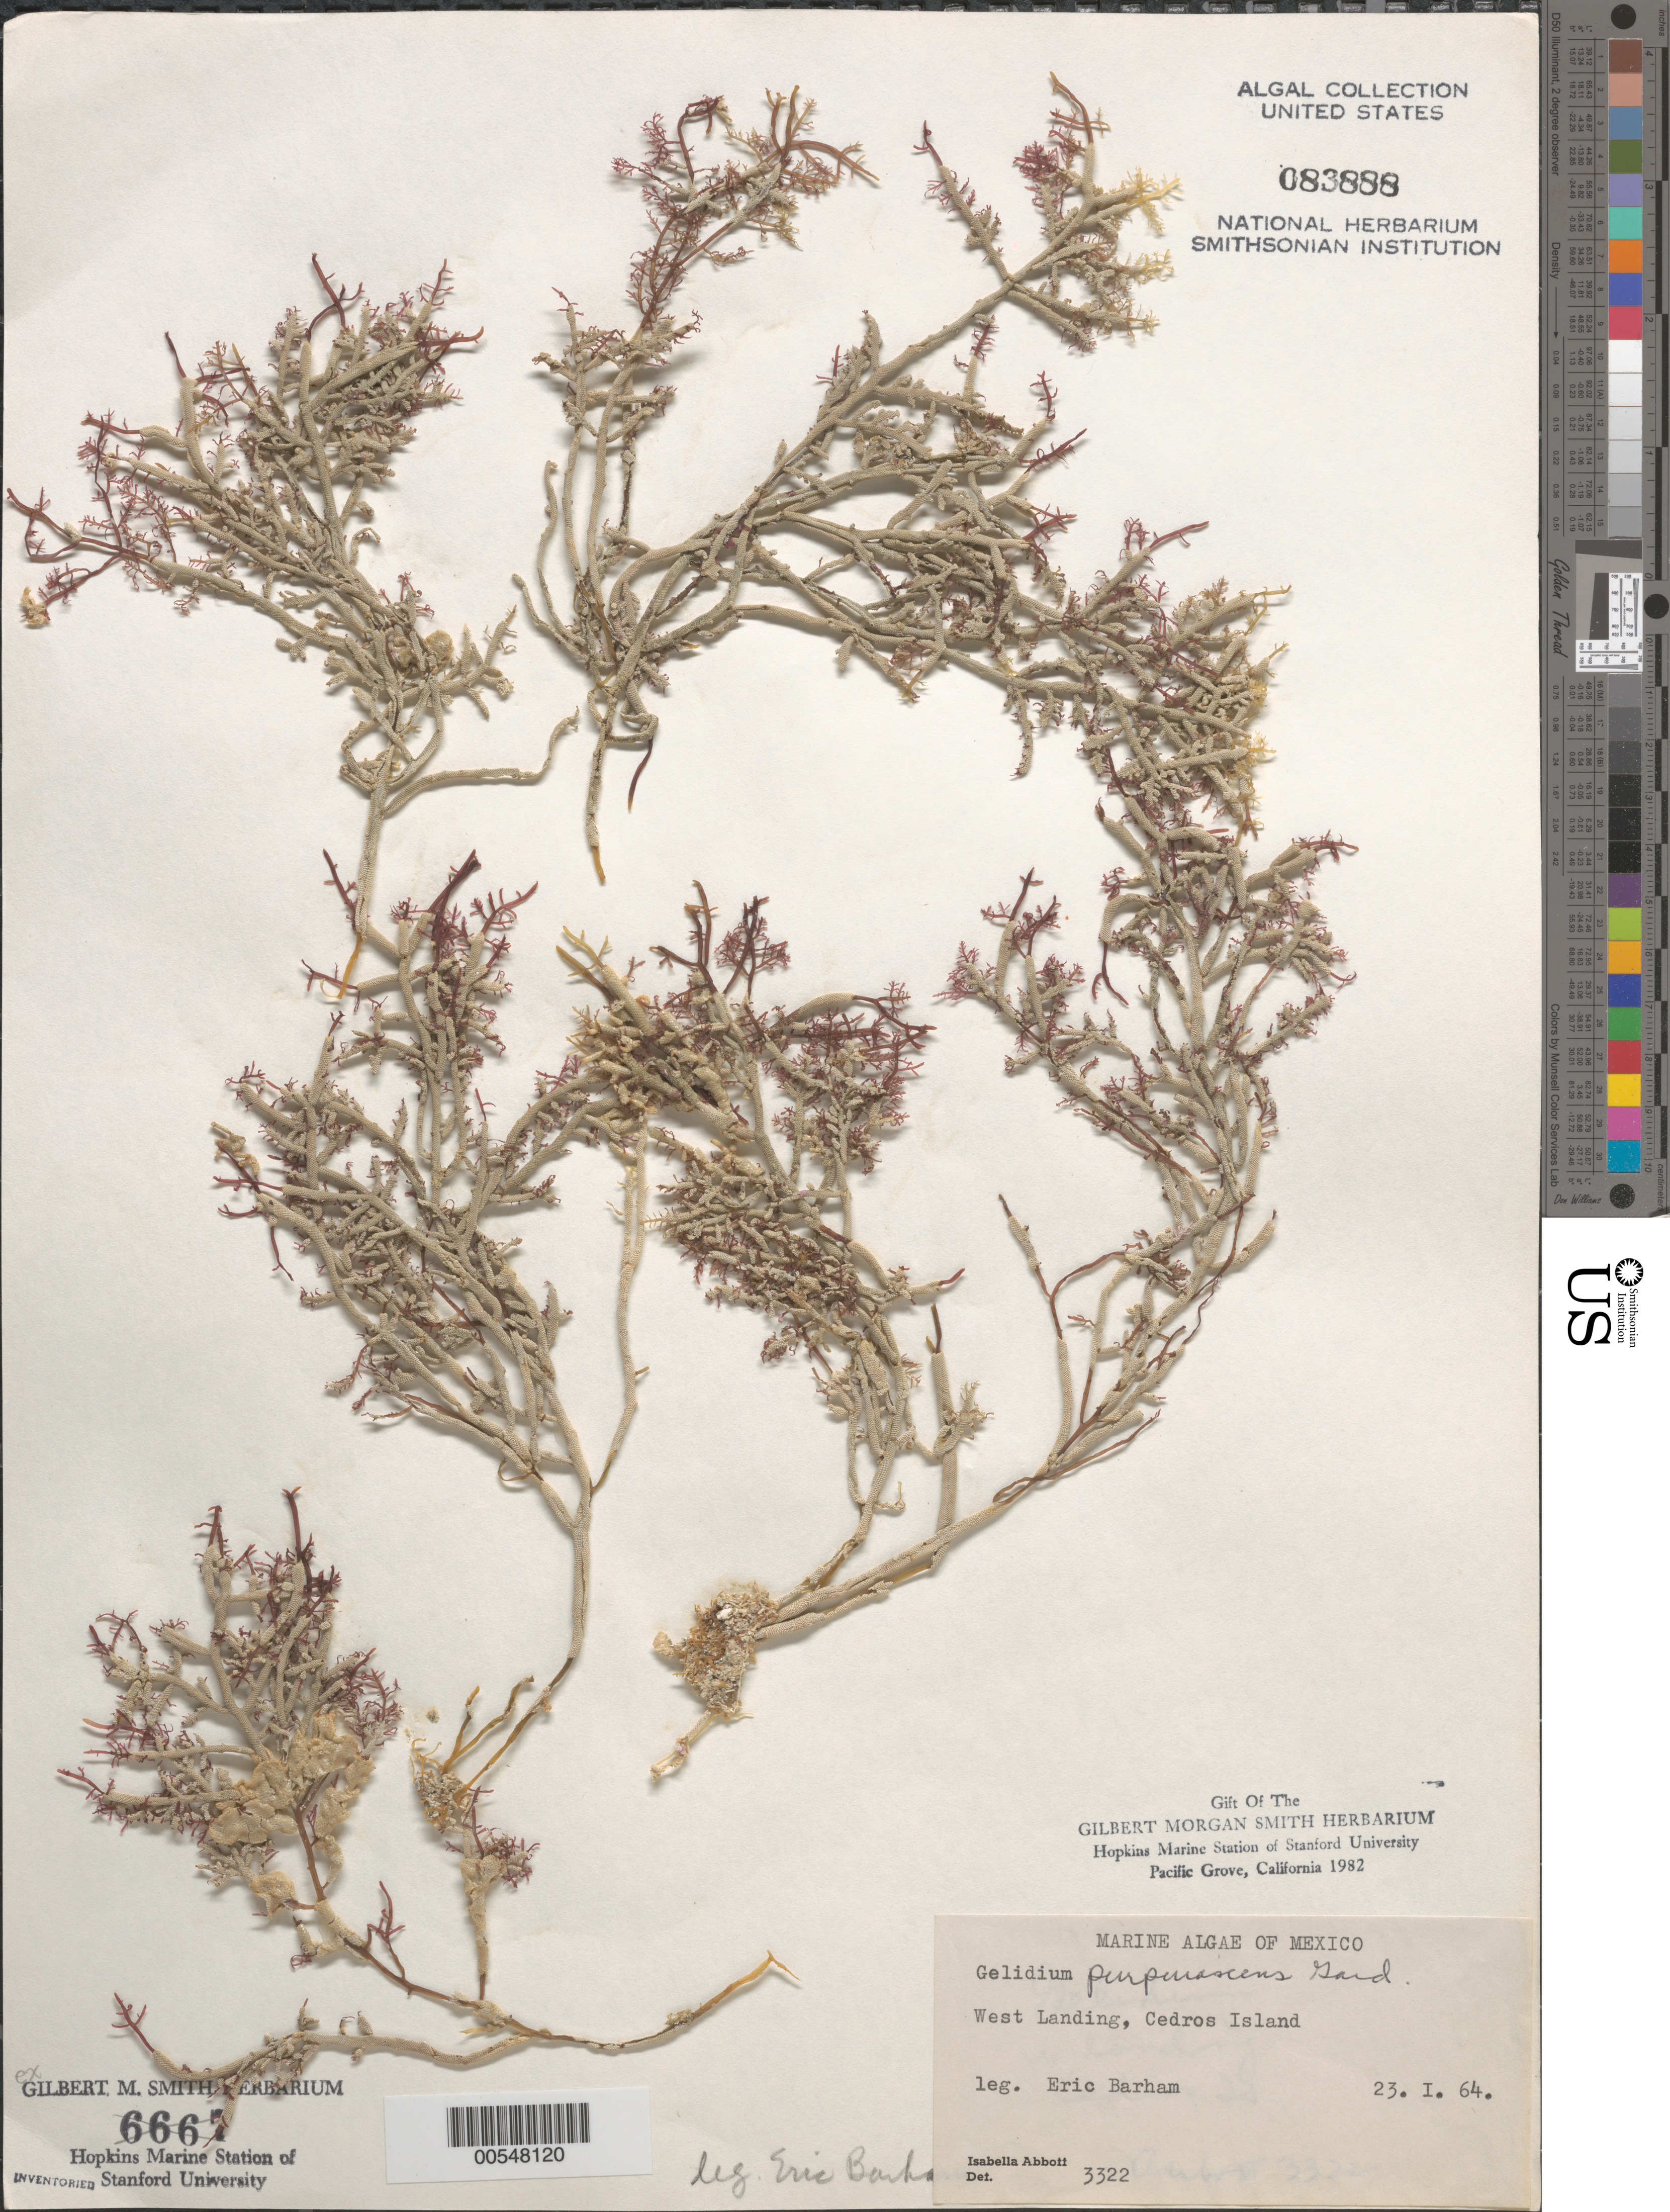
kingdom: Plantae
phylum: Rhodophyta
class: Florideophyceae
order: Gelidiales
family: Gelidiaceae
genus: Gelidium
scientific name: Gelidium purpurascens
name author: N.L. Gardner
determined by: Abbott, Isabella A.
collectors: E. Barham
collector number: IAA 3322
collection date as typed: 23 Jan 1964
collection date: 1964-01-23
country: Mexico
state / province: Baja California Norte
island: Isla Cedros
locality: West landing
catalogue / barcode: US 83888